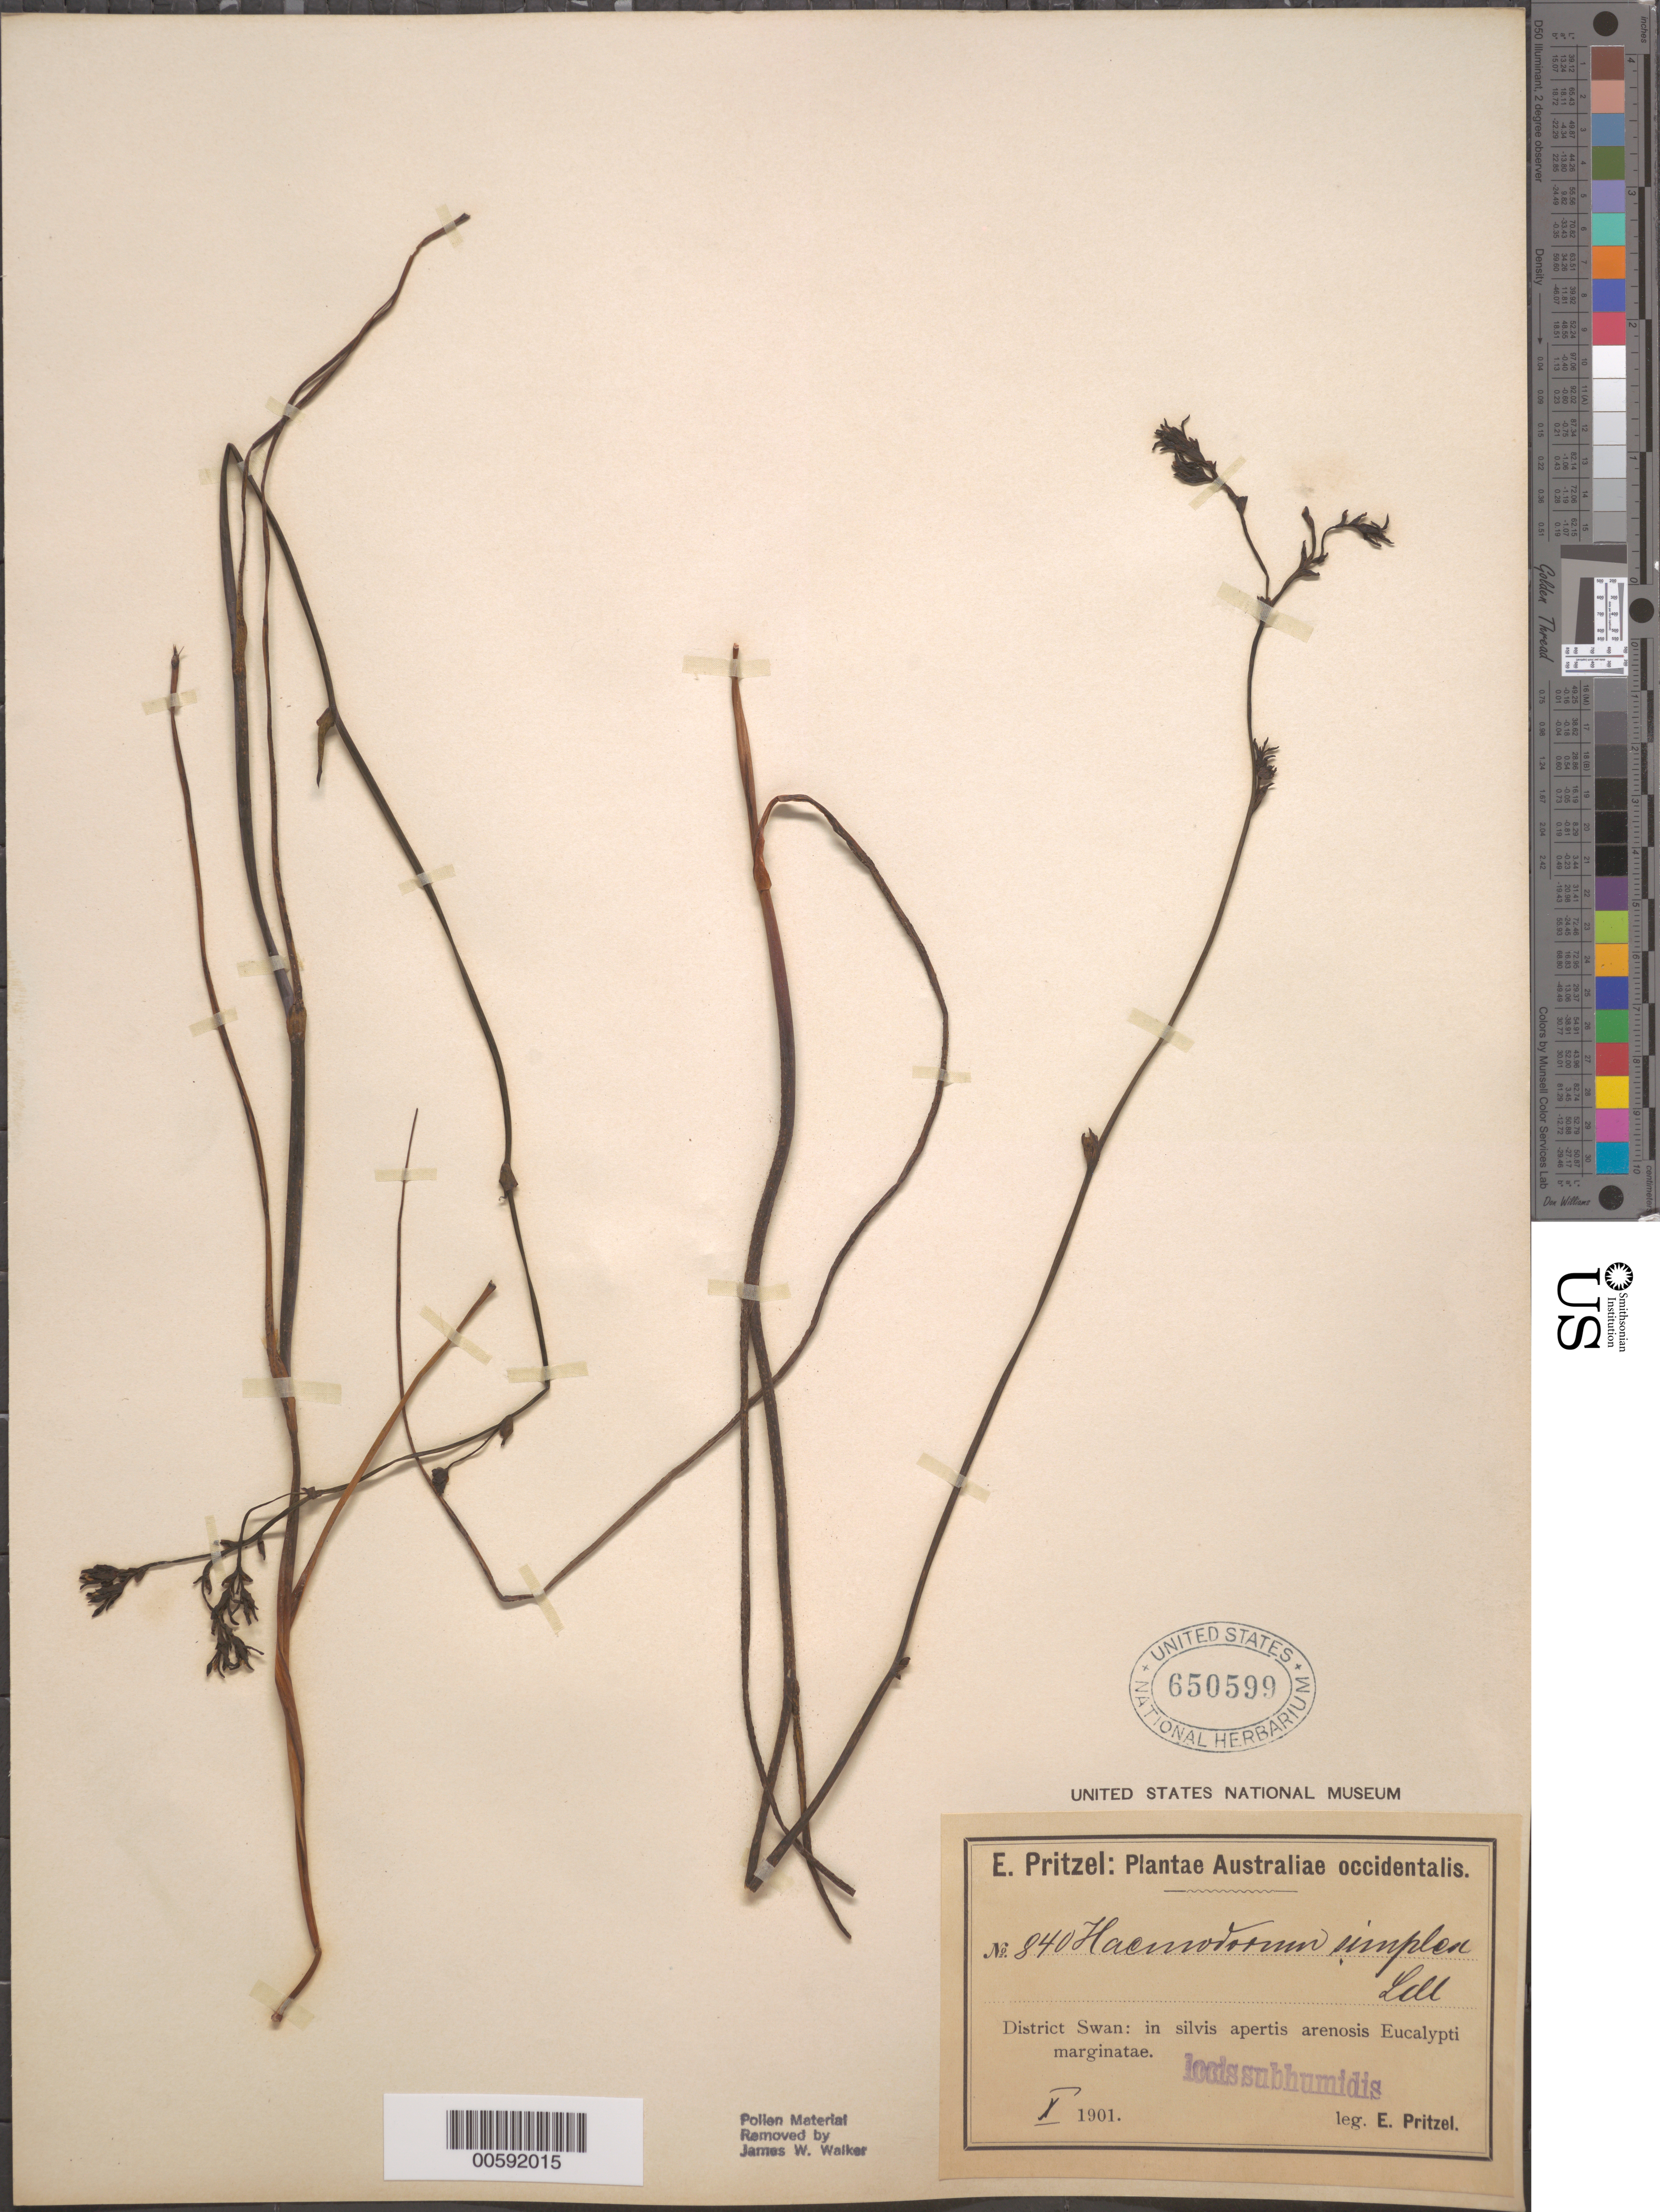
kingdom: Plantae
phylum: Tracheophyta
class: Liliopsida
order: Commelinales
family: Haemodoraceae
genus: Haemodorum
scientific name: Haemodorum simplex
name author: Lindl.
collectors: E. G. Pritzel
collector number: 840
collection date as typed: Oct 1901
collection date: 1901-10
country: Australia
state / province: Western Australia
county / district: Swan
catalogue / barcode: US 650599